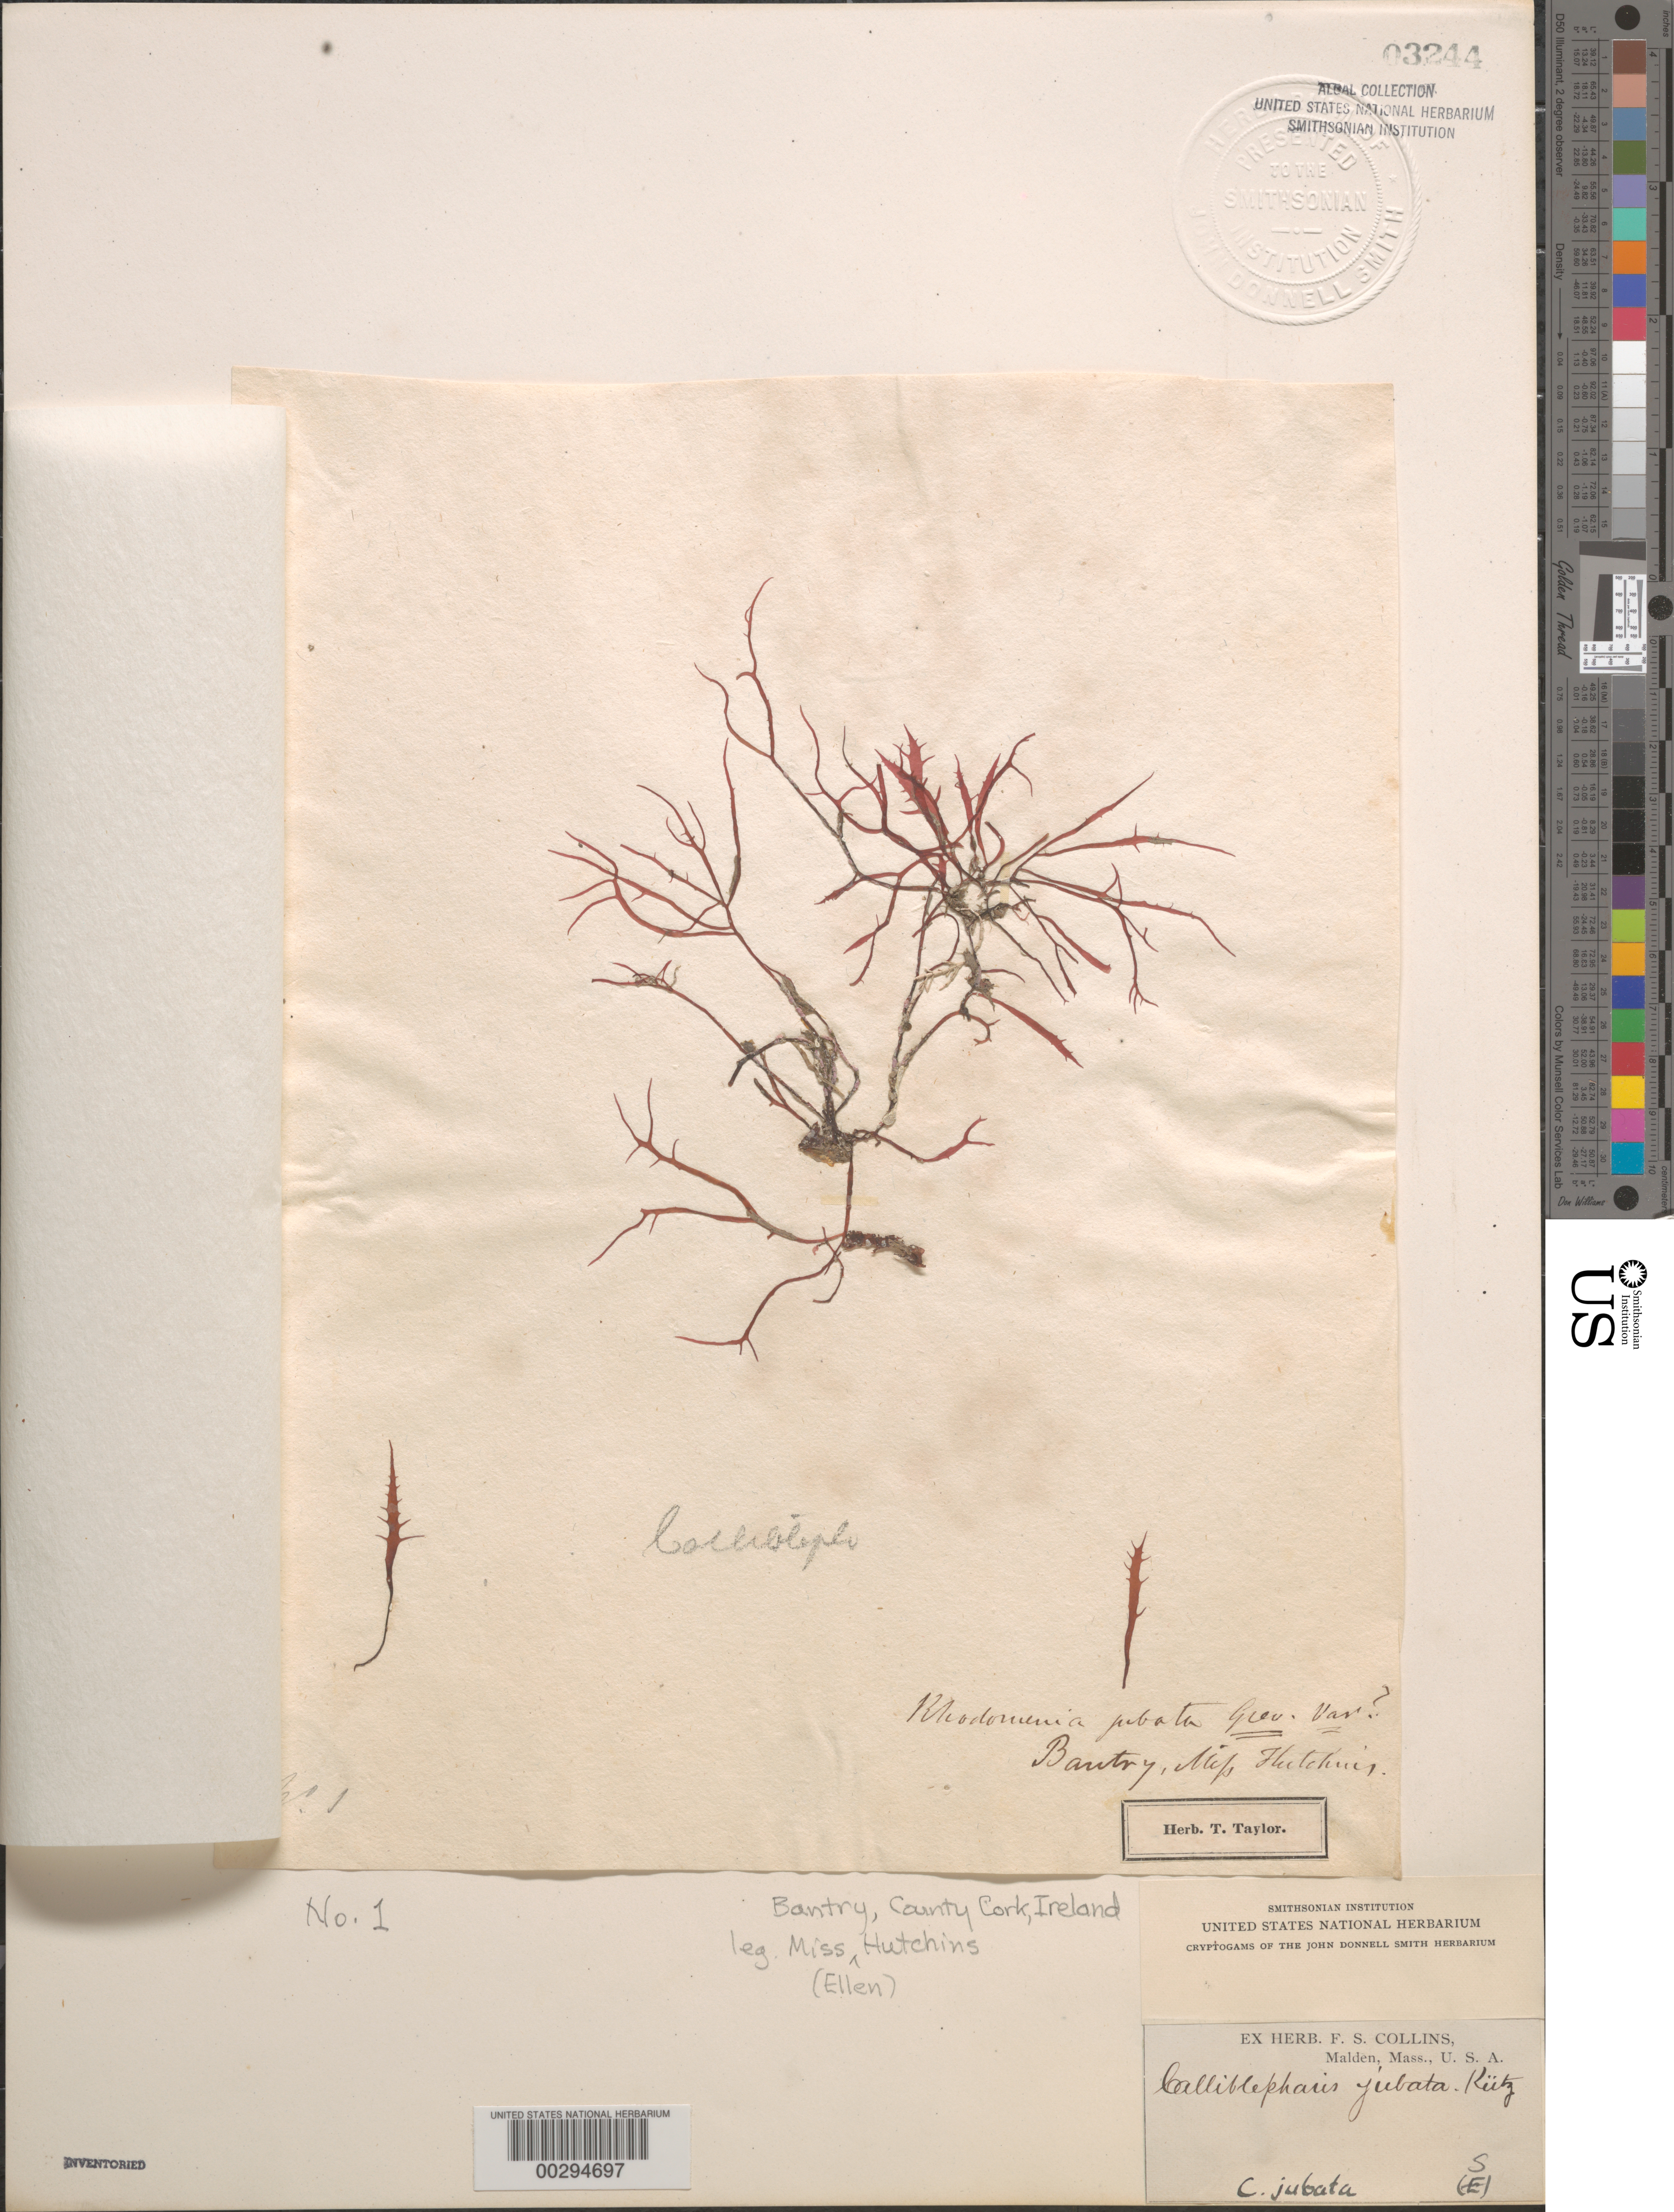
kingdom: Plantae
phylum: Rhodophyta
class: Florideophyceae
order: Gigartinales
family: Cystocloniaceae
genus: Calliblepharis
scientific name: Calliblepharis jubata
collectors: E. Hutchins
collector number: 1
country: Ireland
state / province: Munster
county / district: Cork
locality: Bantry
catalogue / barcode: US 3244